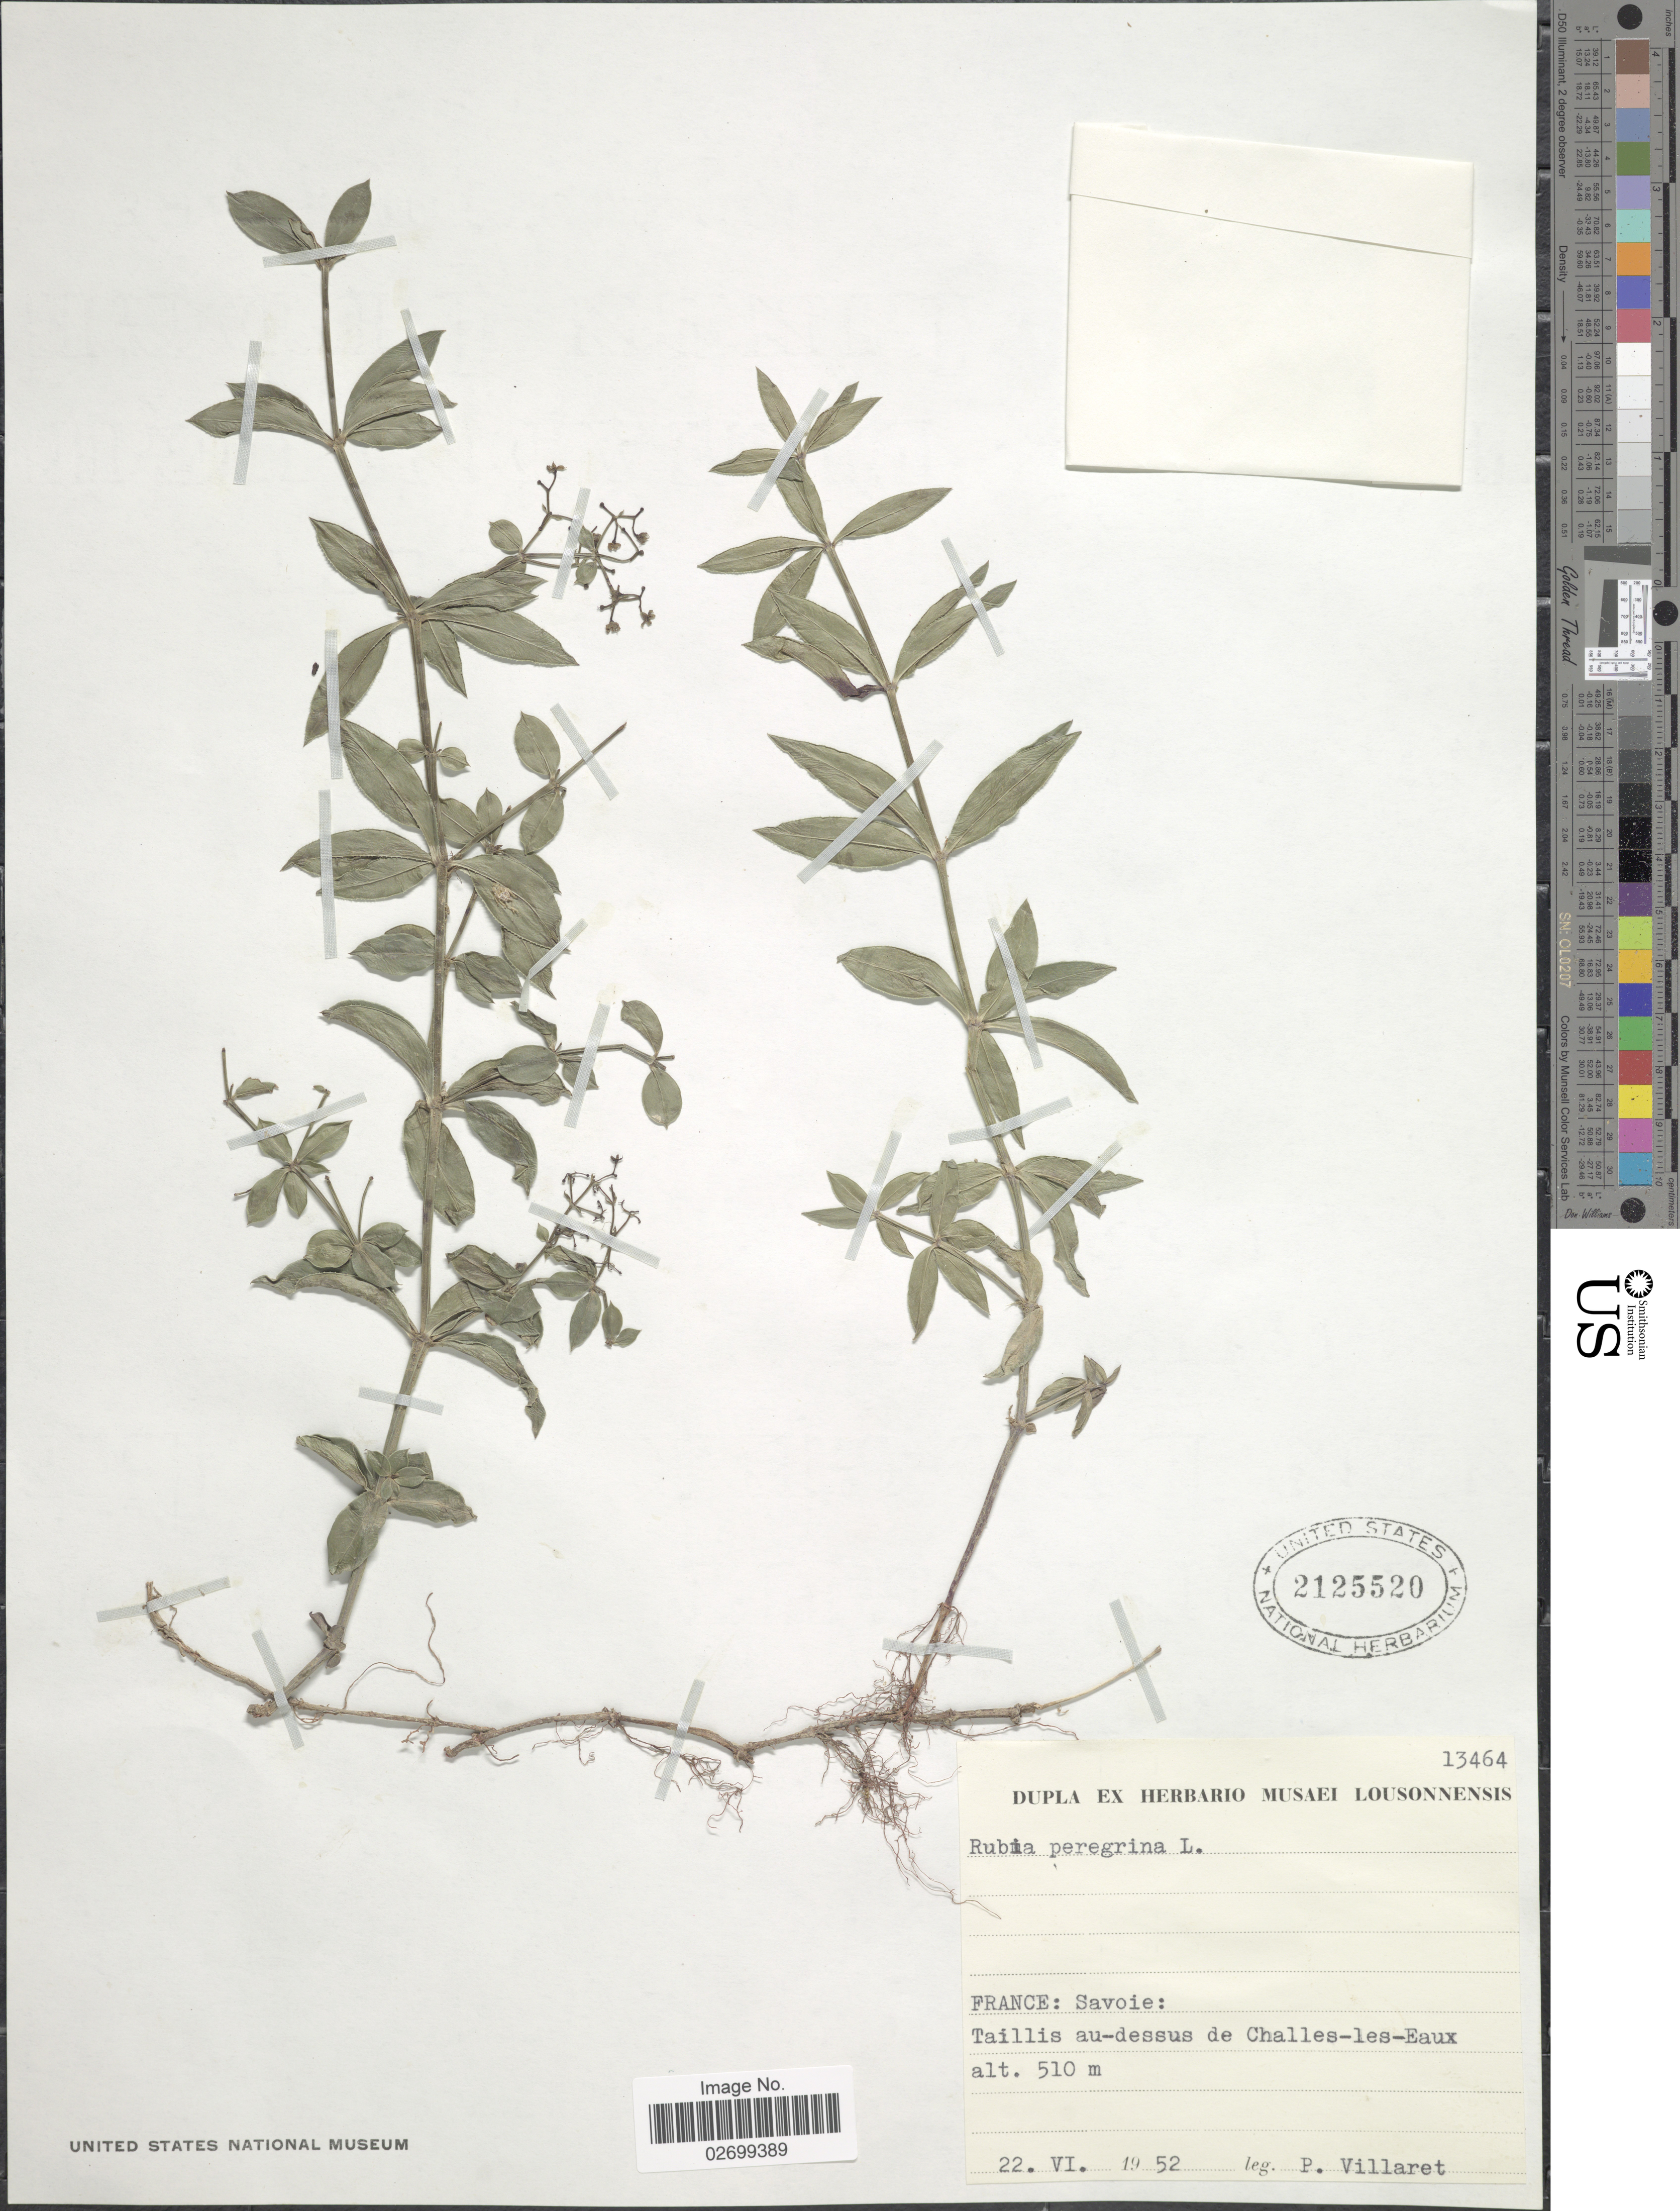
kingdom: Plantae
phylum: Tracheophyta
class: Magnoliopsida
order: Gentianales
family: Rubiaceae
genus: Rubia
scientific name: Rubia peregrina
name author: L.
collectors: P. Villaret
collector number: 13464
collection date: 1952-06-22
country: France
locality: Savoie: Taillis au-dessus de Challes-les-Eaux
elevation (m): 510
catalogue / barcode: US 2125520